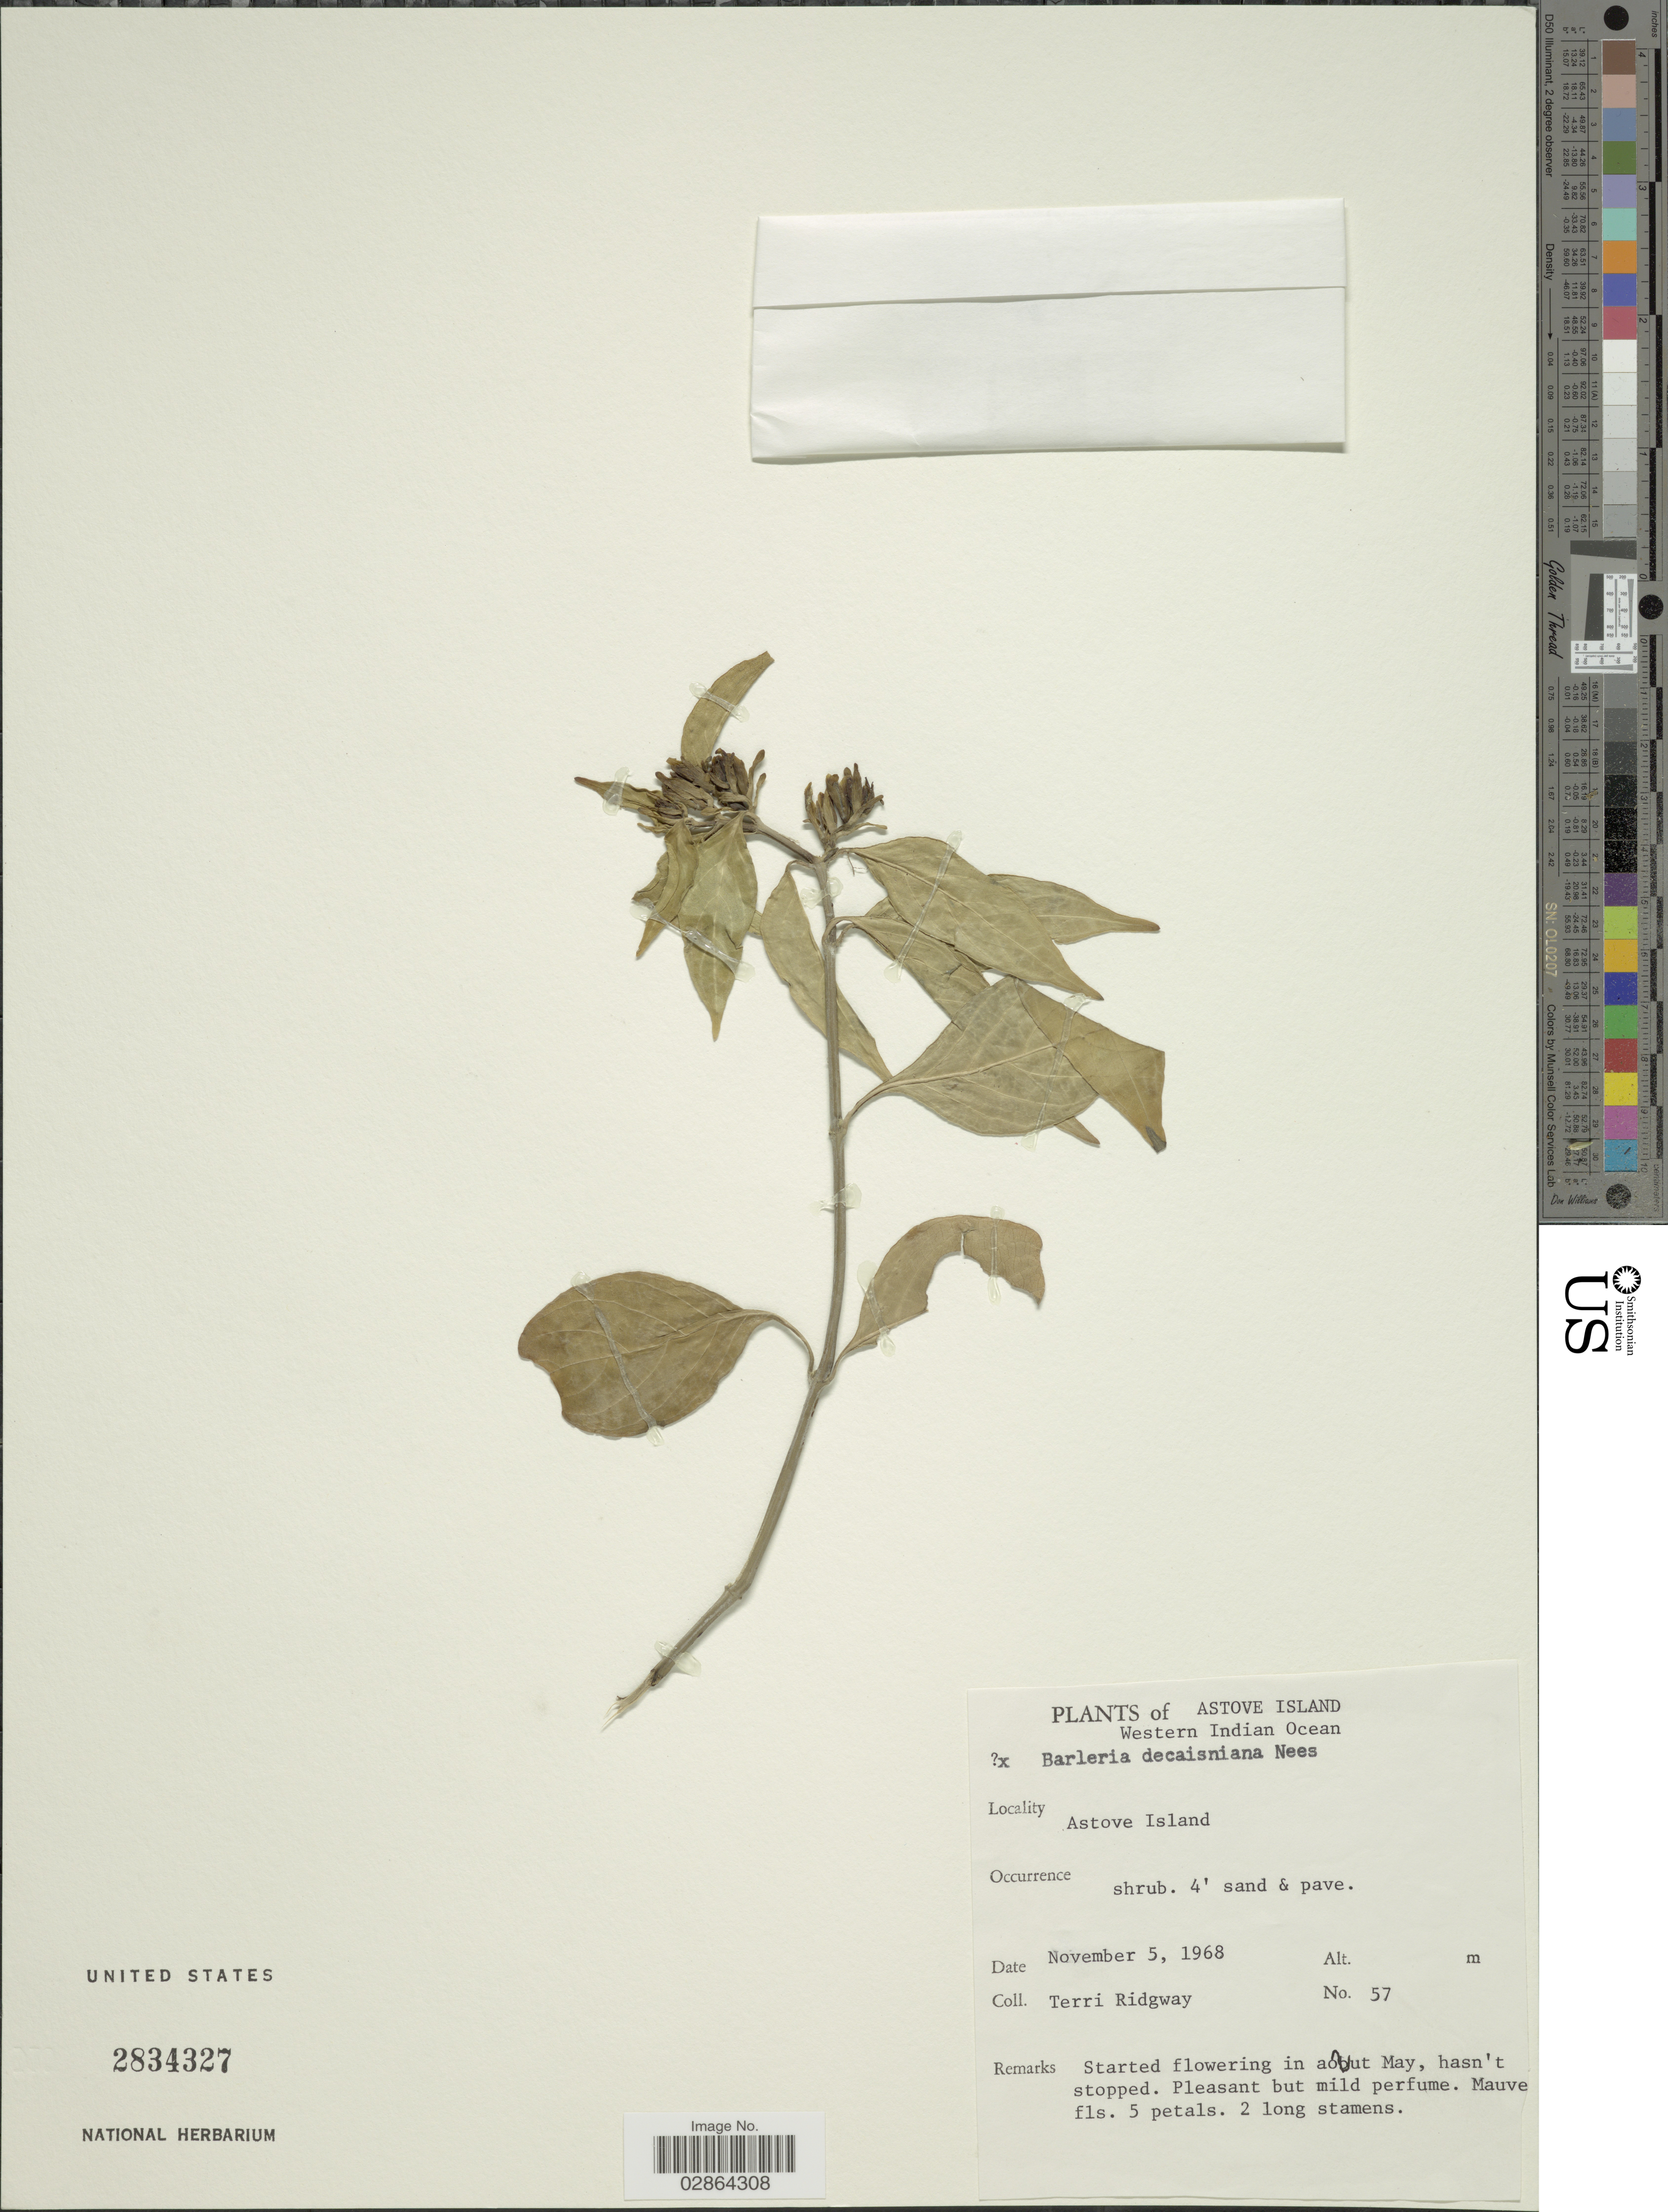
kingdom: Plantae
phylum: Tracheophyta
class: Magnoliopsida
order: Lamiales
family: Acanthaceae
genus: Barleria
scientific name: Barleria decaisneana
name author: Nees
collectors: T. Ridgway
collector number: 57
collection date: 1968-11-05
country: Seychelles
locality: Astove Island, Western Indian Ocean.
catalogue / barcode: US 2834327